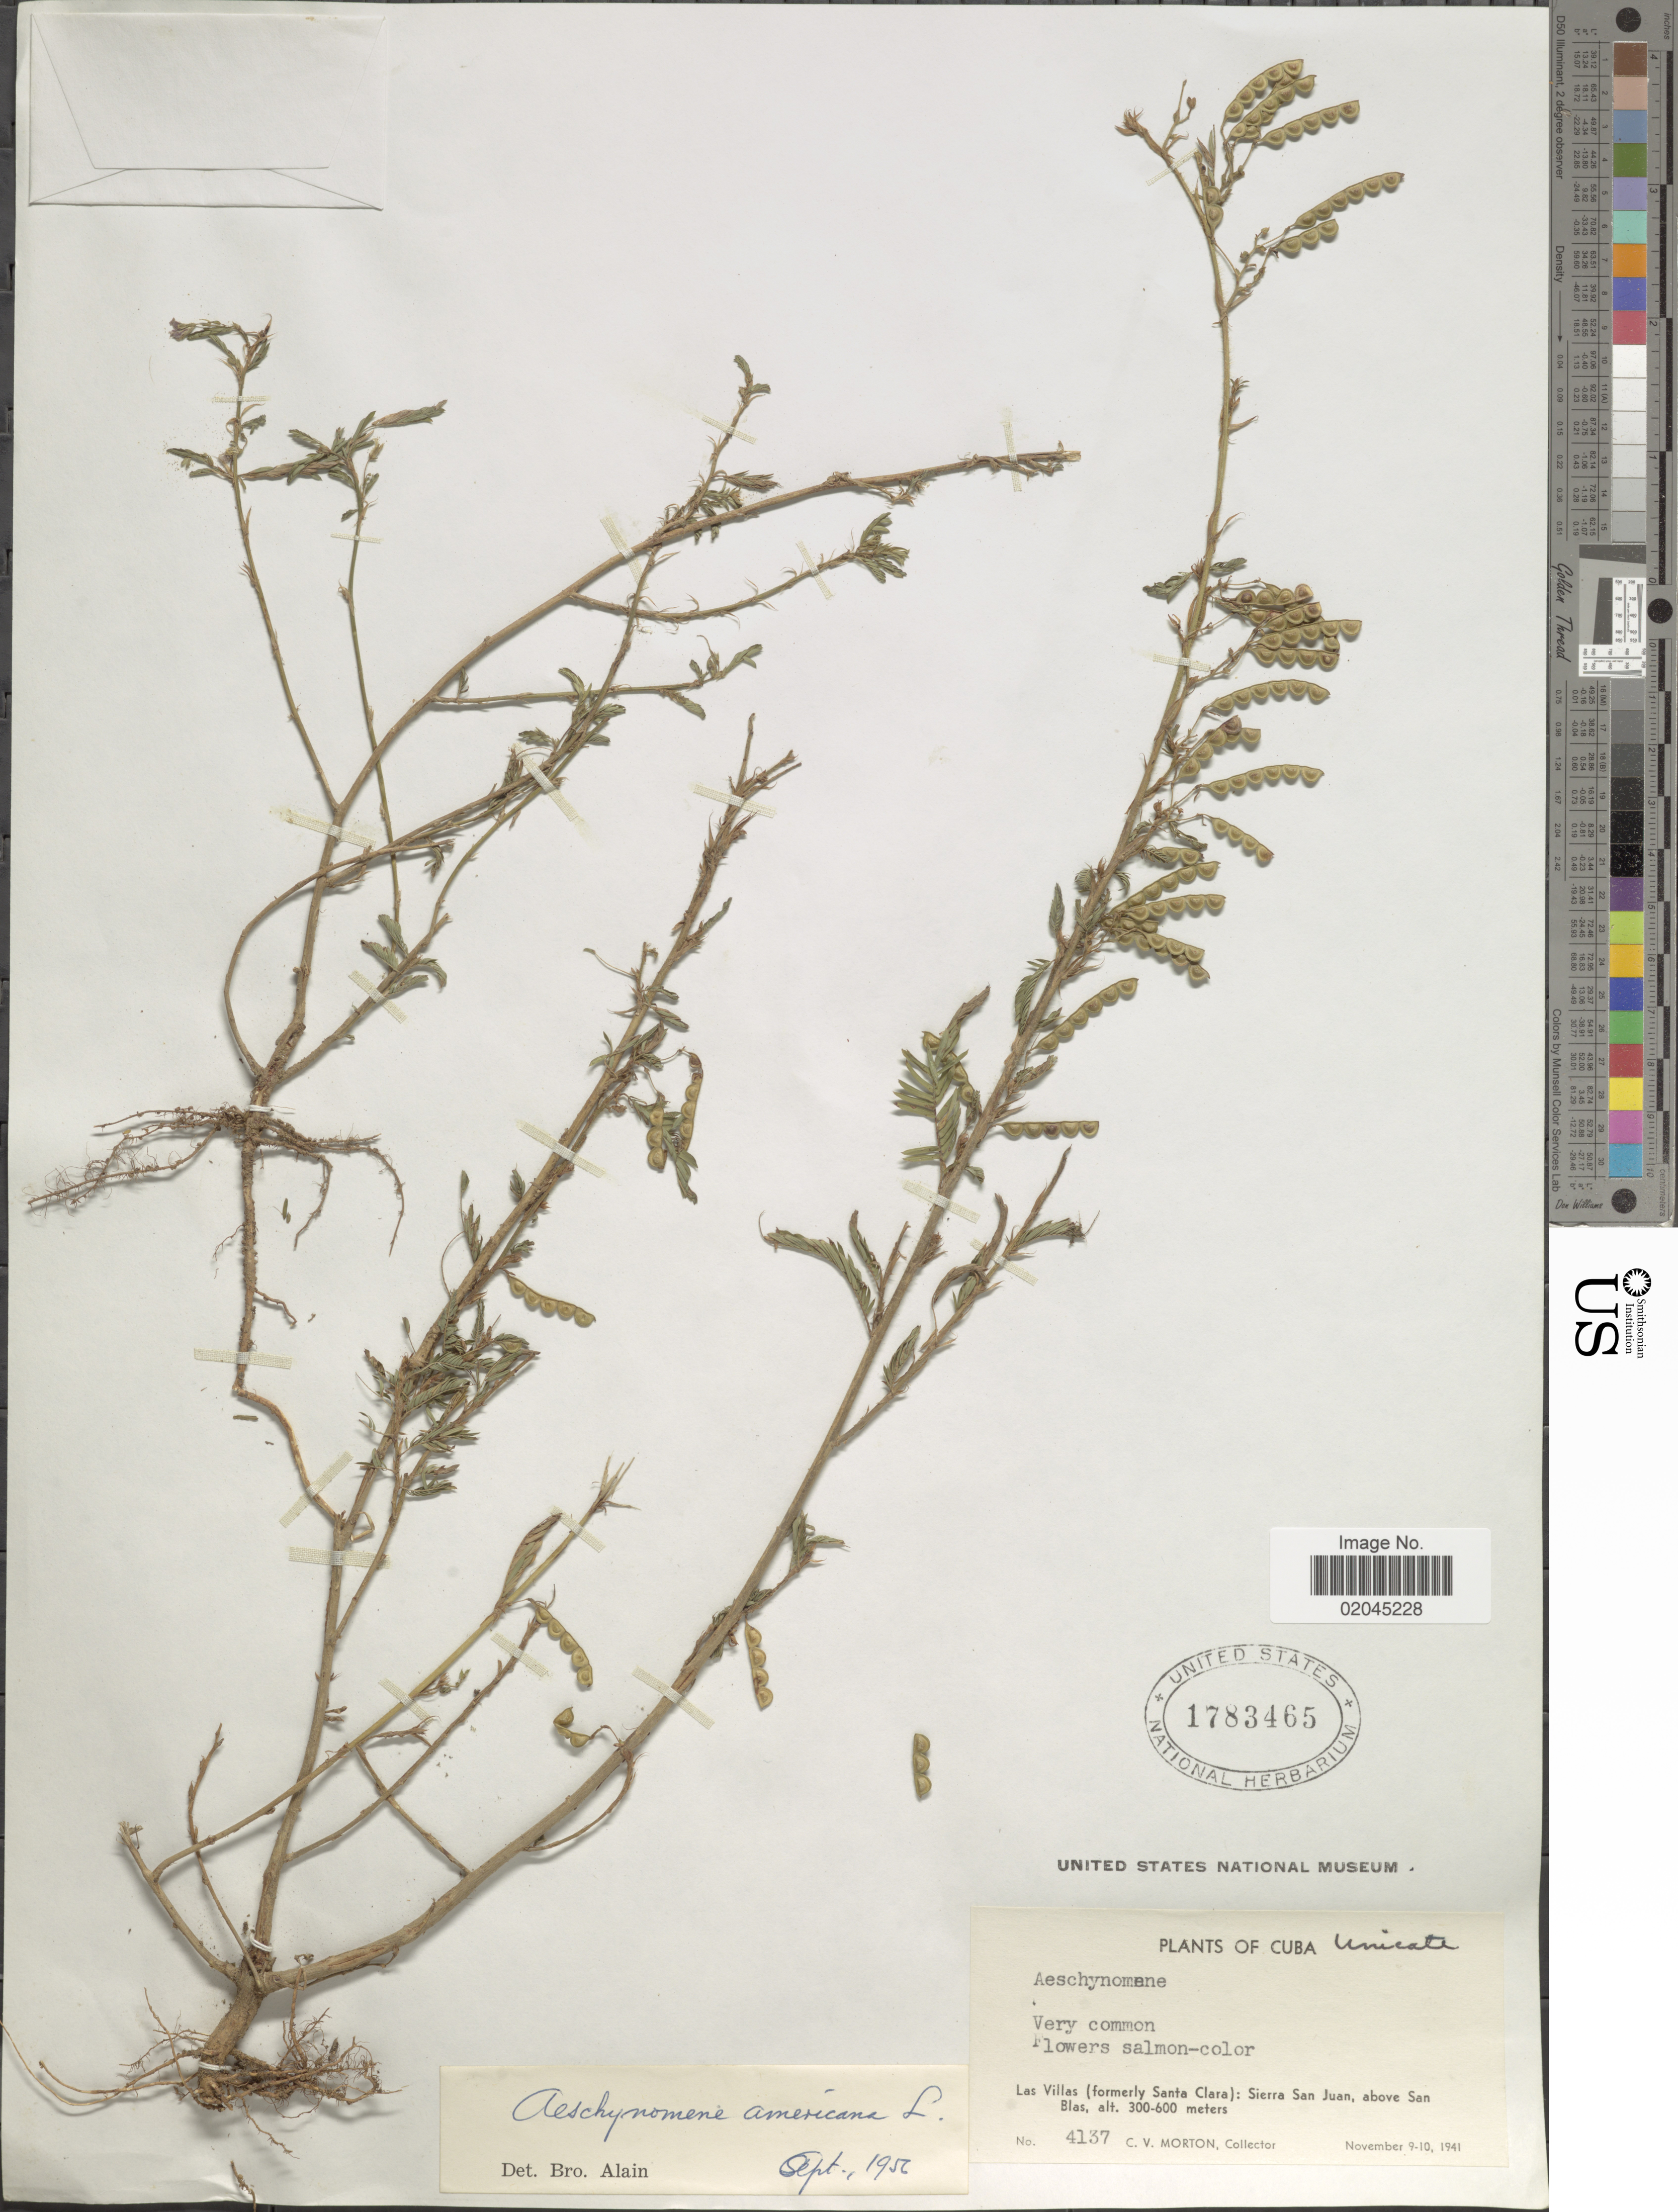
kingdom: Plantae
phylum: Tracheophyta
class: Magnoliopsida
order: Fabales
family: Fabaceae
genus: Aeschynomene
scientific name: Aeschynomene americana var. americana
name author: L.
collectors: C. V. Morton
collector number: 4137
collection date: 1941-11-09/1941-11-10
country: Cuba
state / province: Las Villas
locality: Las Villas (formerly Santa Clara): Sierra San Juan, above San Blas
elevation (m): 300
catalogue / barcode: US 1783465